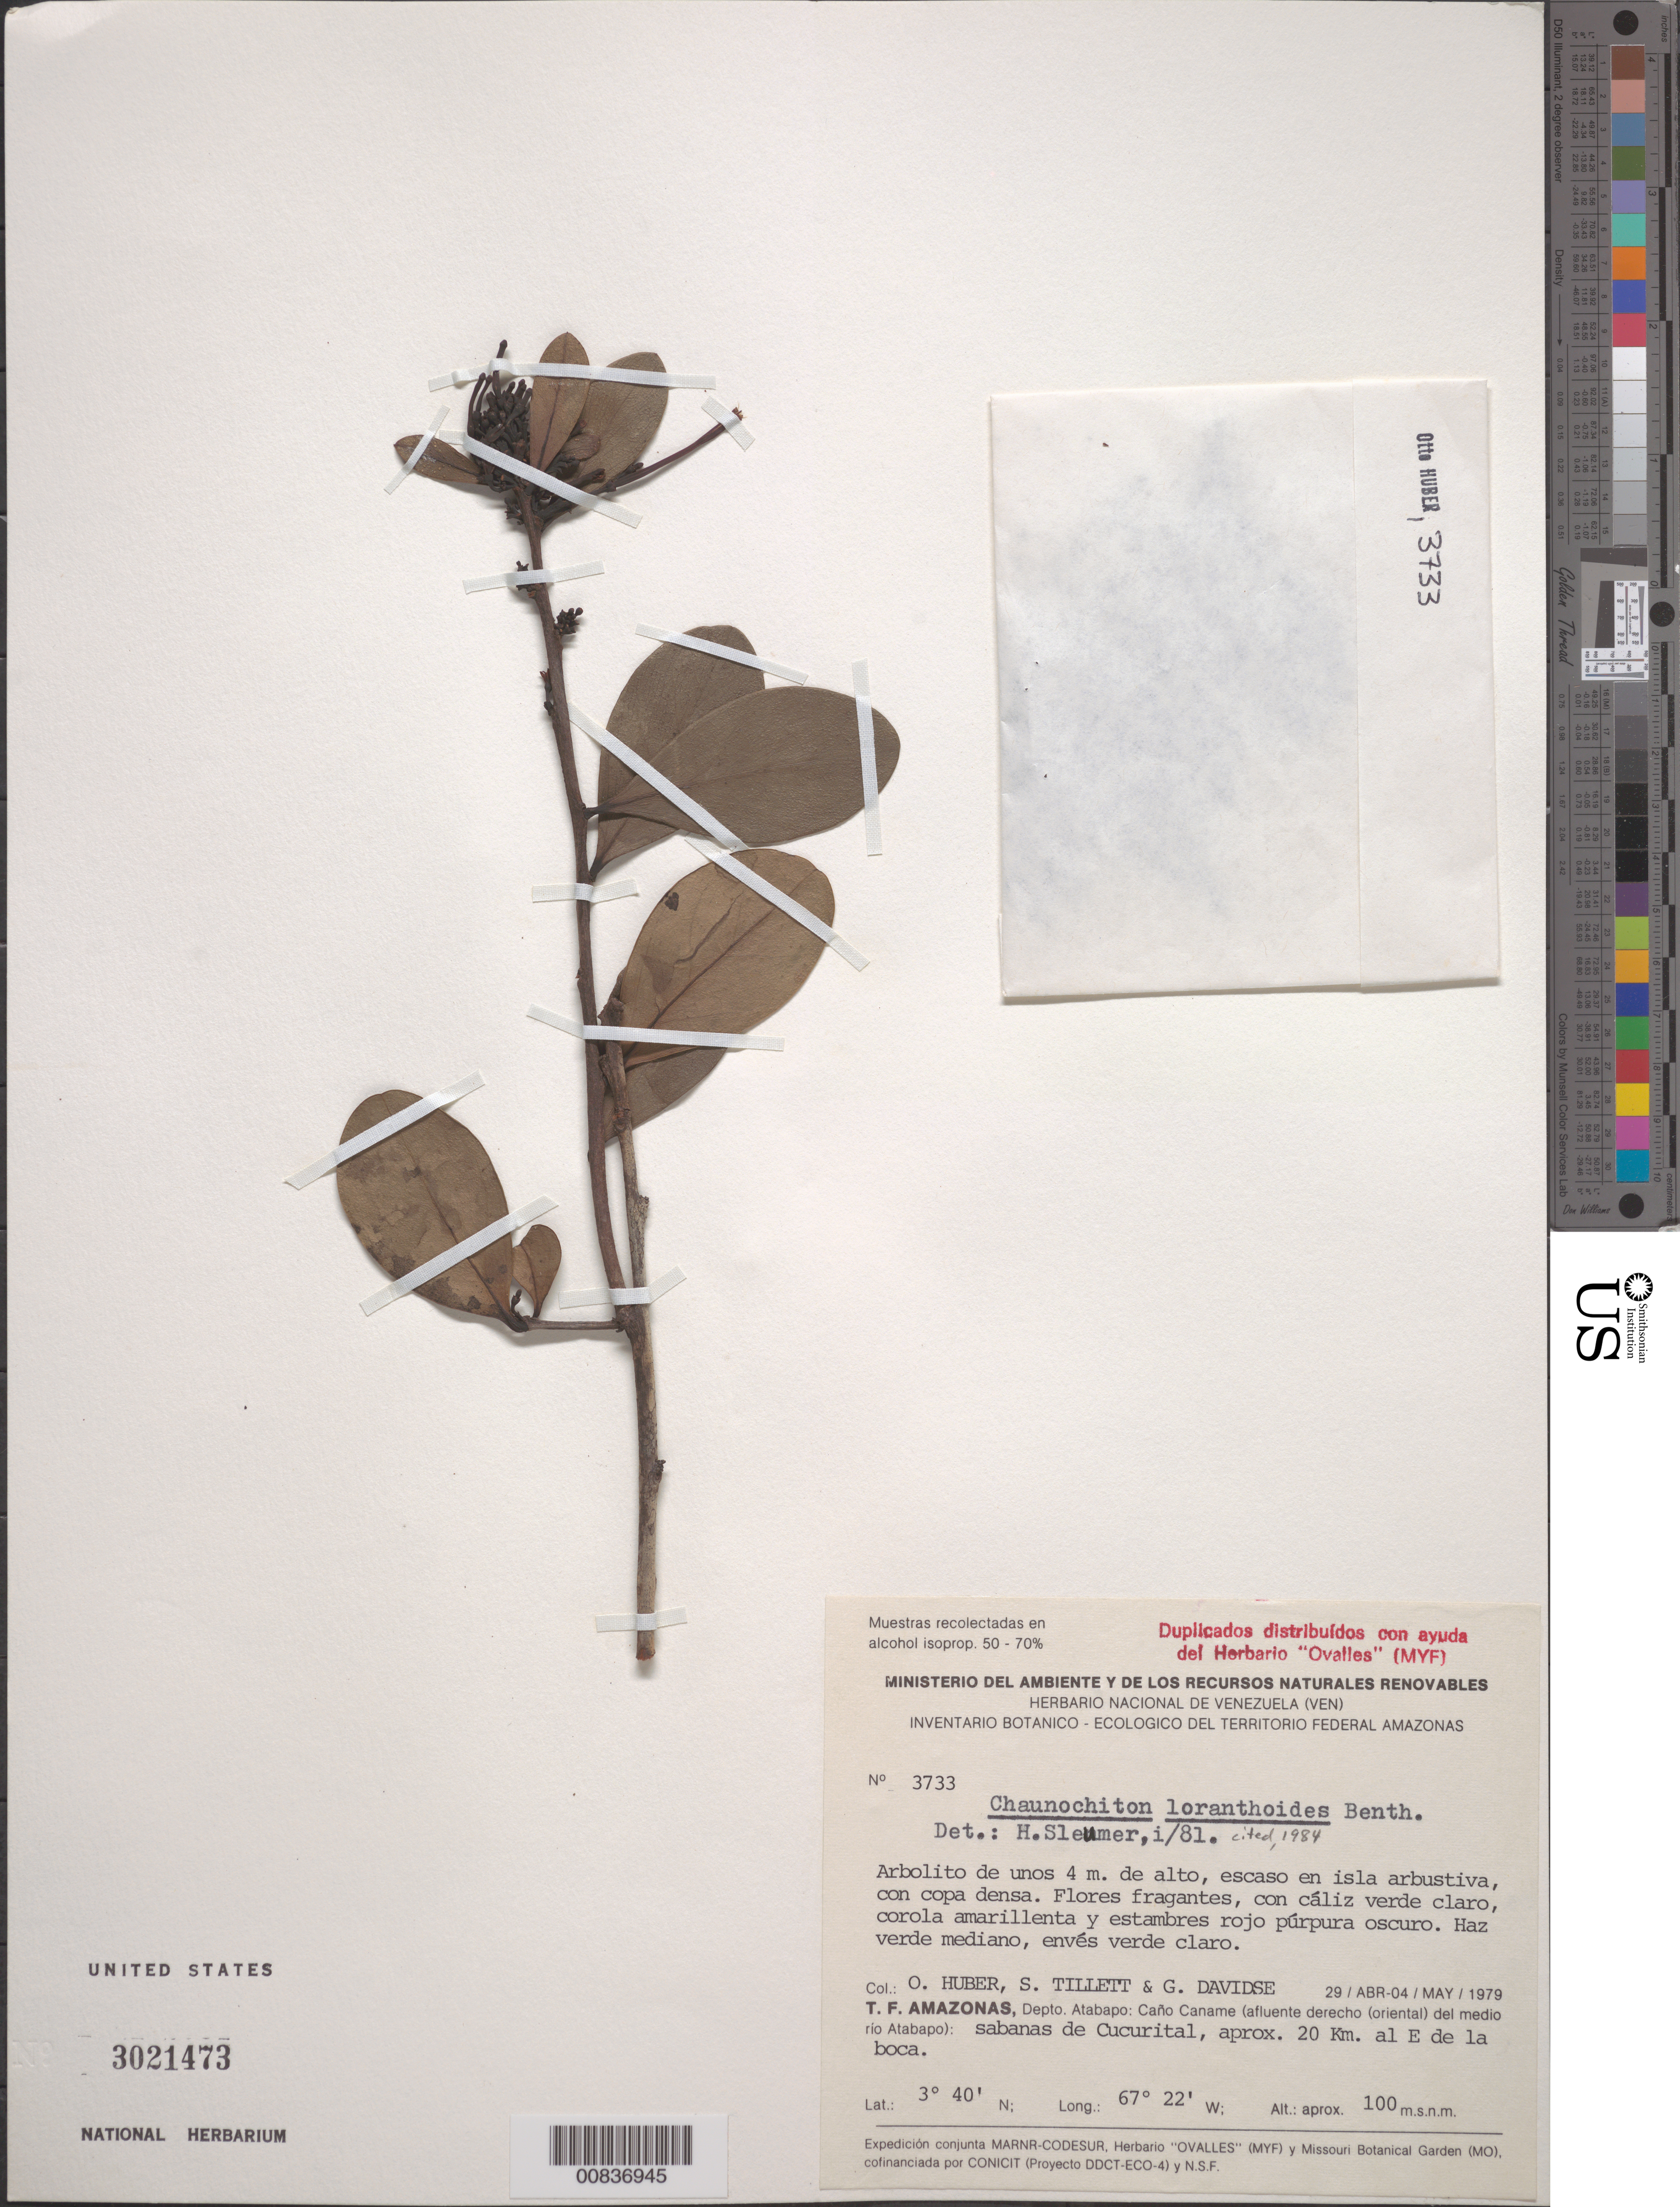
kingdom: Plantae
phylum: Tracheophyta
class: Magnoliopsida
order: Santalales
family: Aptandraceae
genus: Chaunochiton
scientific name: Chaunochiton loranthoides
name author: Benth.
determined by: Sleumer, H. O.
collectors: O. Huber, S. S. Tillett & G. Davidse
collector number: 3733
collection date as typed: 29-Apr-79 to 4-May-79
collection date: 1979-04-29/1979-05-04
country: Venezuela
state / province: Amazonas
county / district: Atabapo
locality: Caño Caname (afluente derecho del medio Río Atabapo); Sabanas de Cucurital, aprox 20km al E de la boca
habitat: Savanna; en isla arbustiva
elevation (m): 100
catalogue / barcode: US 3021473